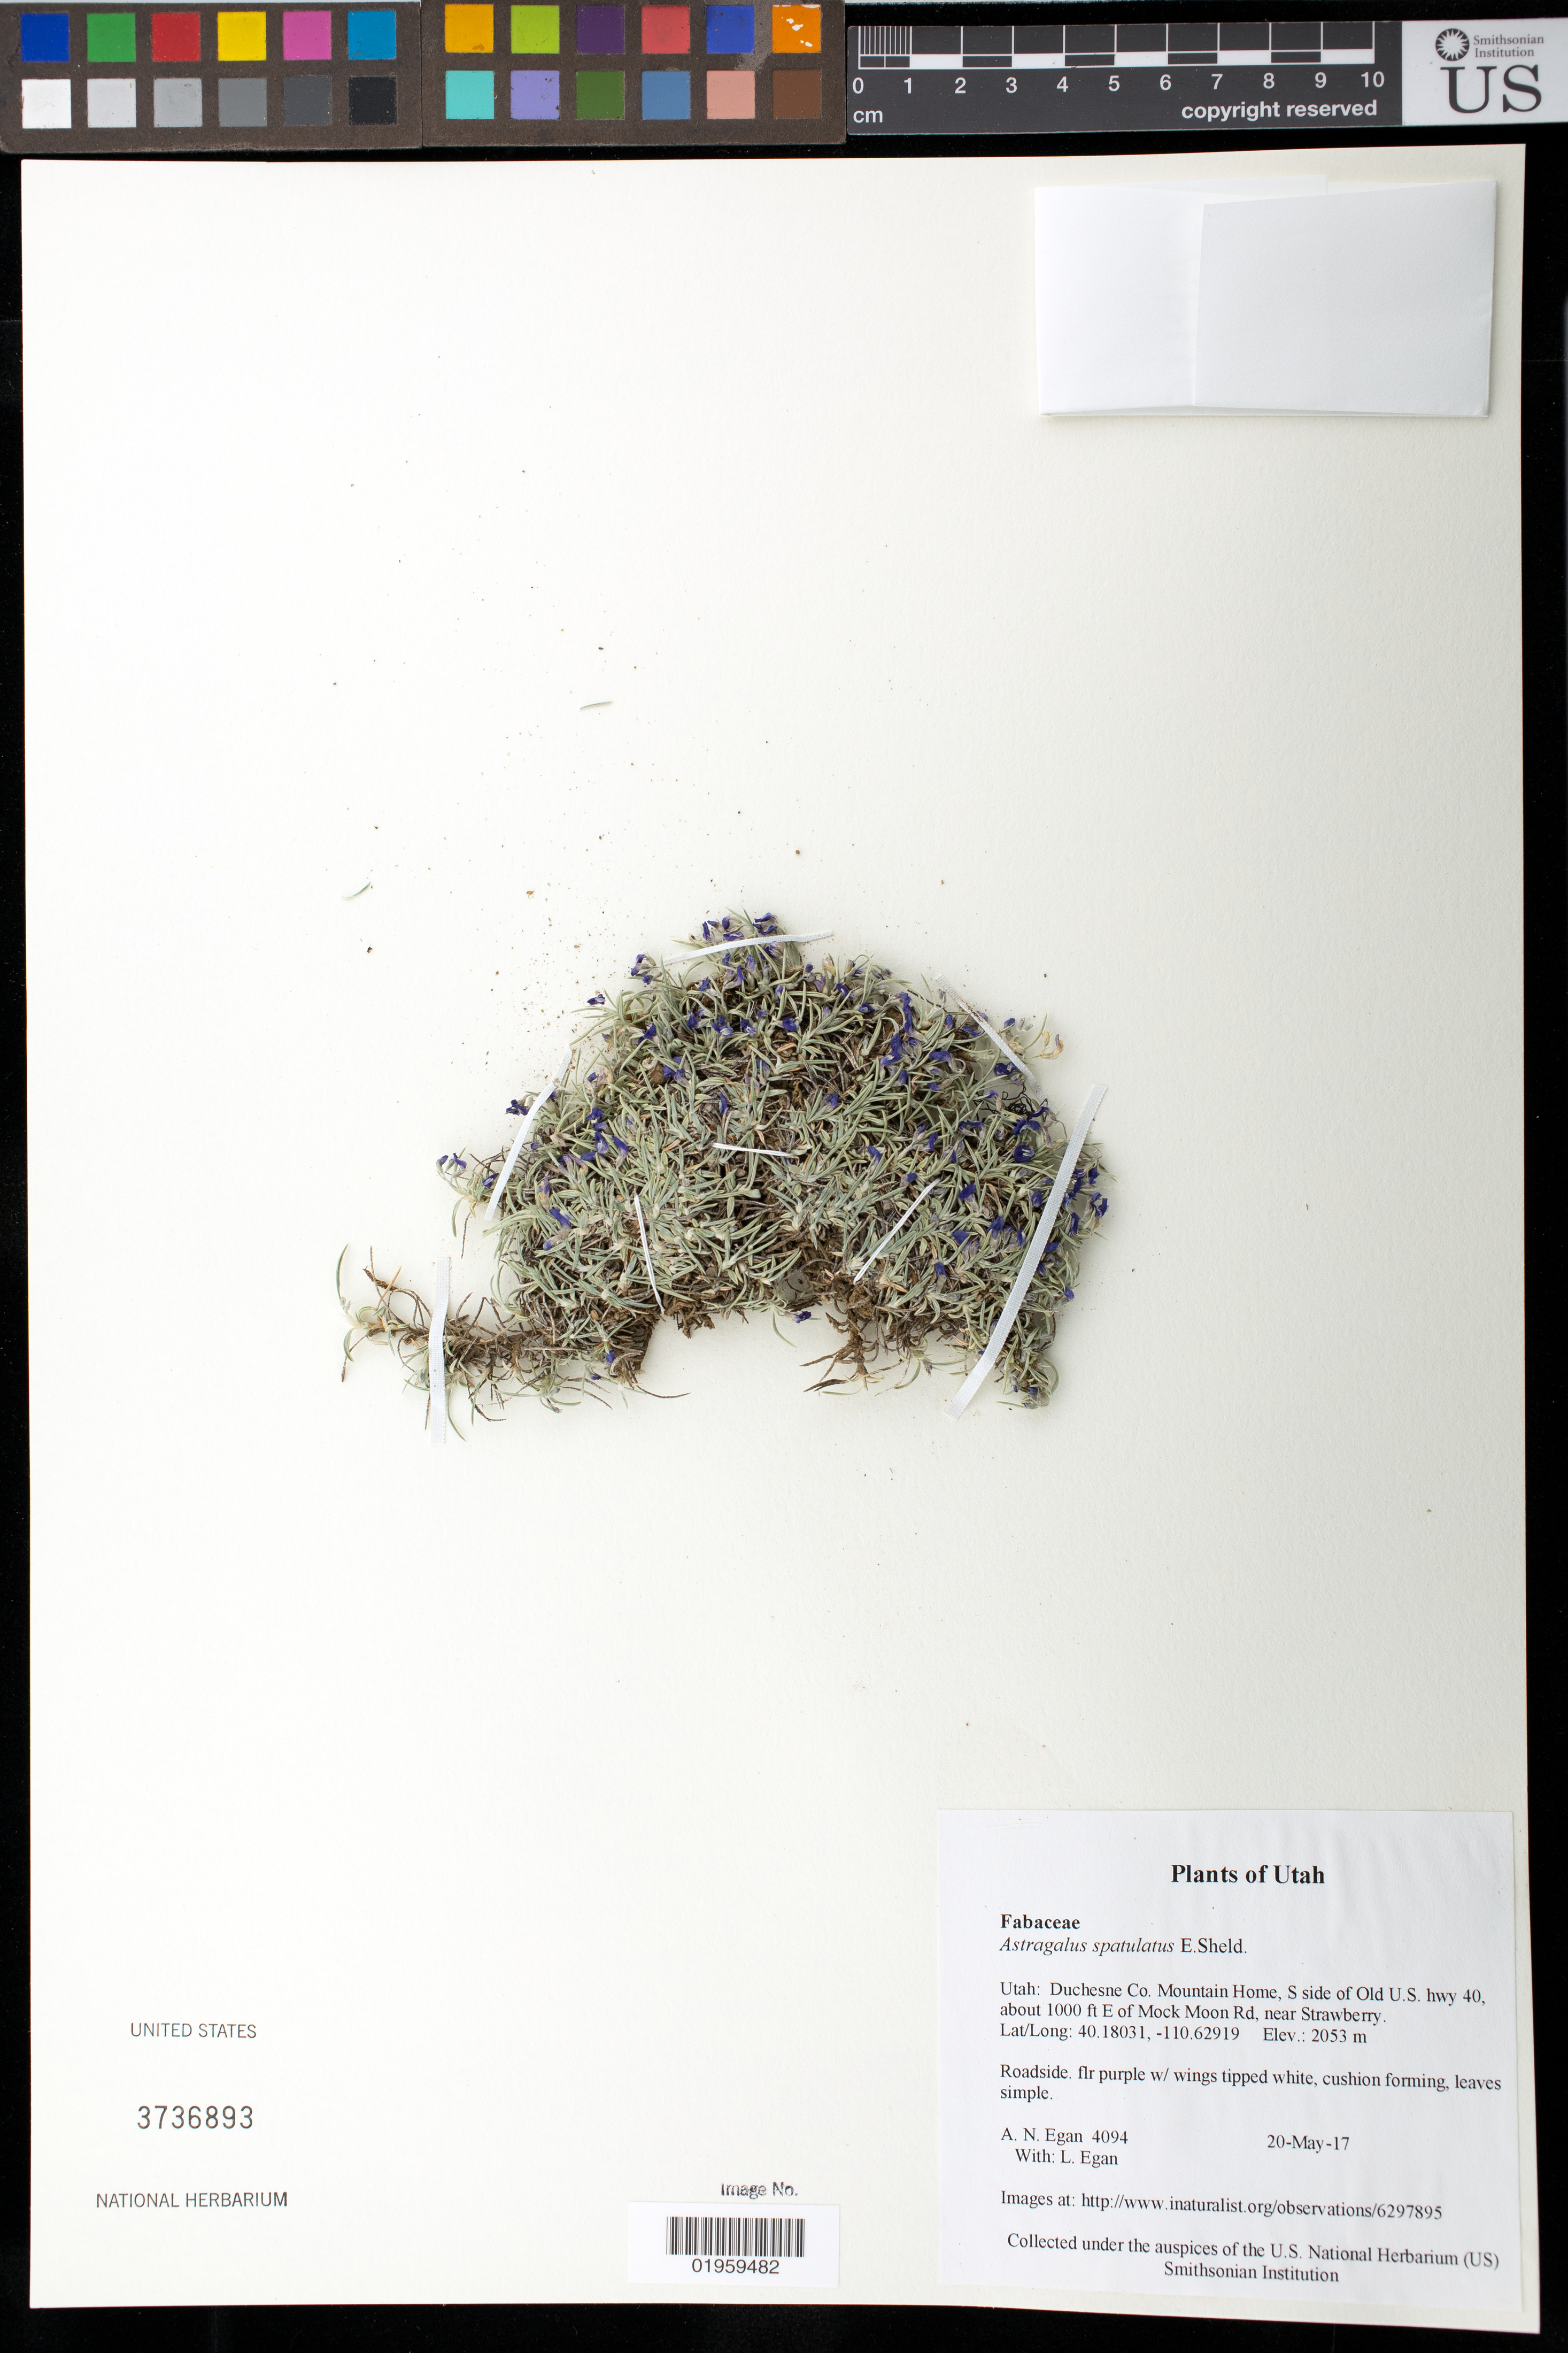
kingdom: Plantae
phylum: Tracheophyta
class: Magnoliopsida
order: Fabales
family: Fabaceae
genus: Astragalus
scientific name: Astragalus spatulatus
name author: E. Sheld.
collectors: A. N. Egan & L. Egan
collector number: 4094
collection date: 2017-05-20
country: United States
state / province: Utah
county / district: Duchesne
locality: Mountain Home, S side of Old U.S. hwy 40, about 1000 ft E of Mock Moon Rd, near Strawberry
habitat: Roadside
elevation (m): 2053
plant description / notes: http://www.inaturalist.org/observations/6297895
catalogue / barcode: US 3736893